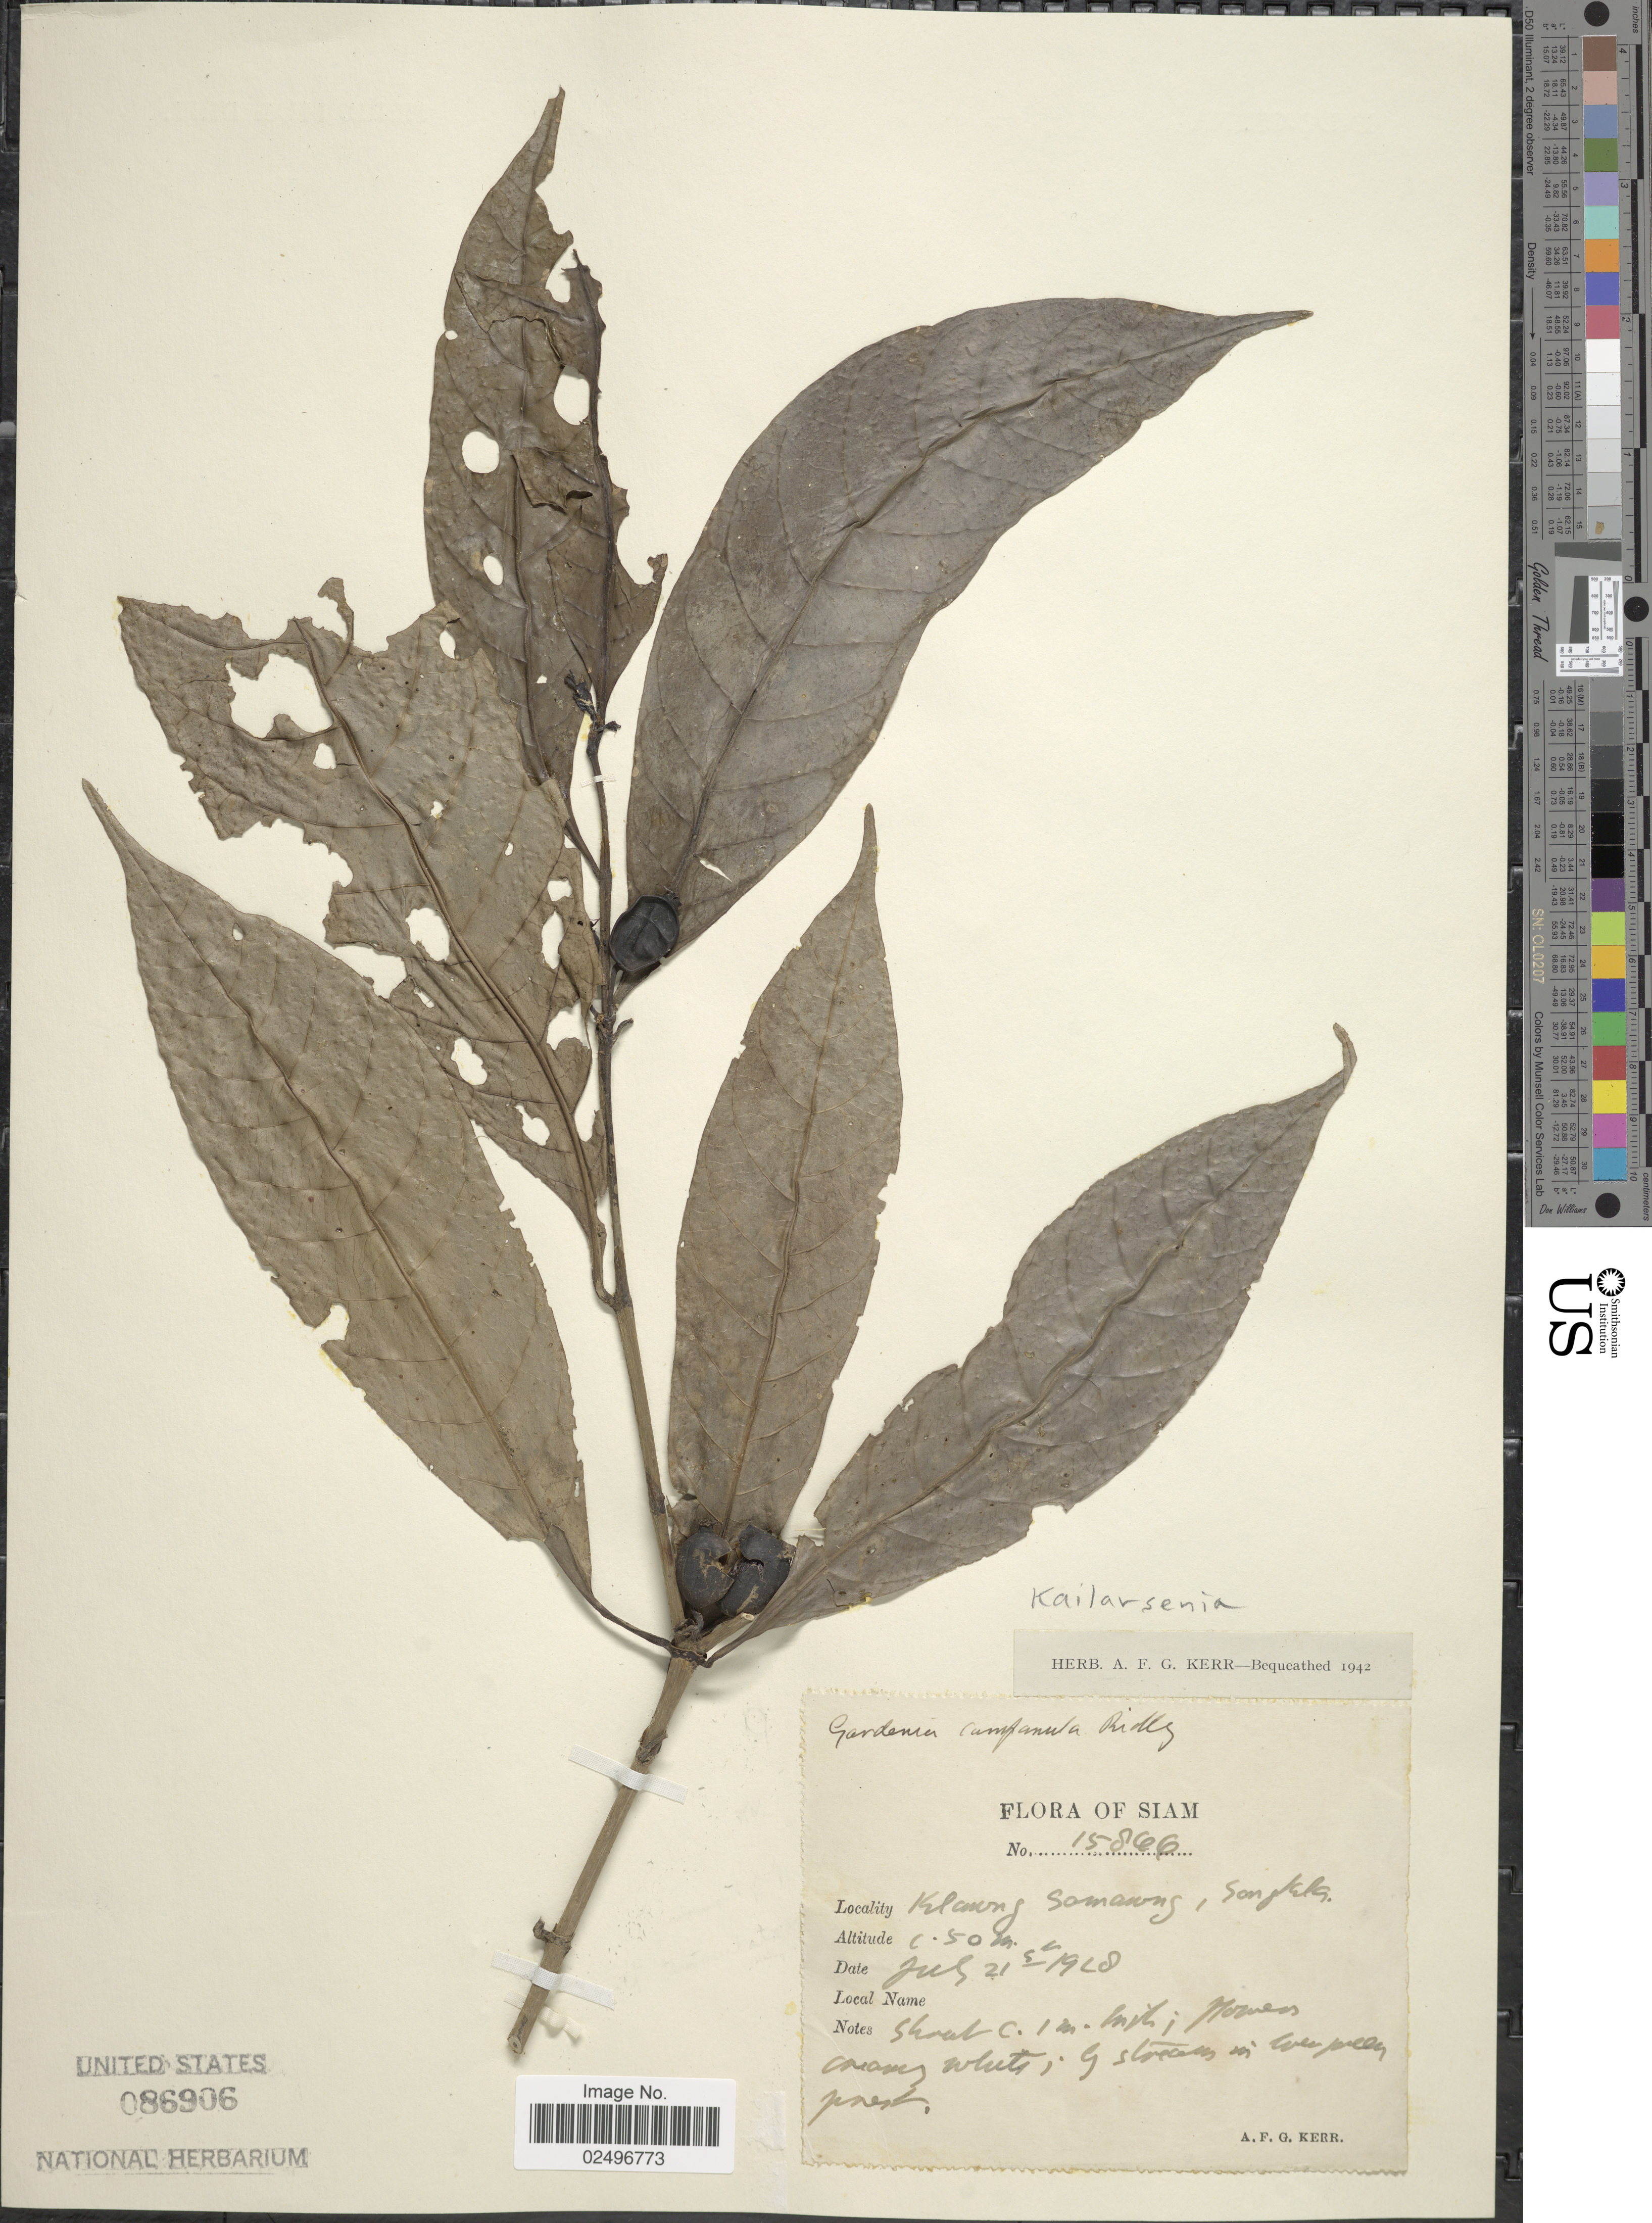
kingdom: Plantae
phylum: Tracheophyta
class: Magnoliopsida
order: Gentianales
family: Rubiaceae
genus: Kailarsenia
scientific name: Kailarsenia campanula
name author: (Ridl.) Tirveng.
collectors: A. F. G. Kerr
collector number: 15866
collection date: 1928-07-21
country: Thailand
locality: Lawng Samawng, Songkla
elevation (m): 50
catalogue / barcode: US 86906